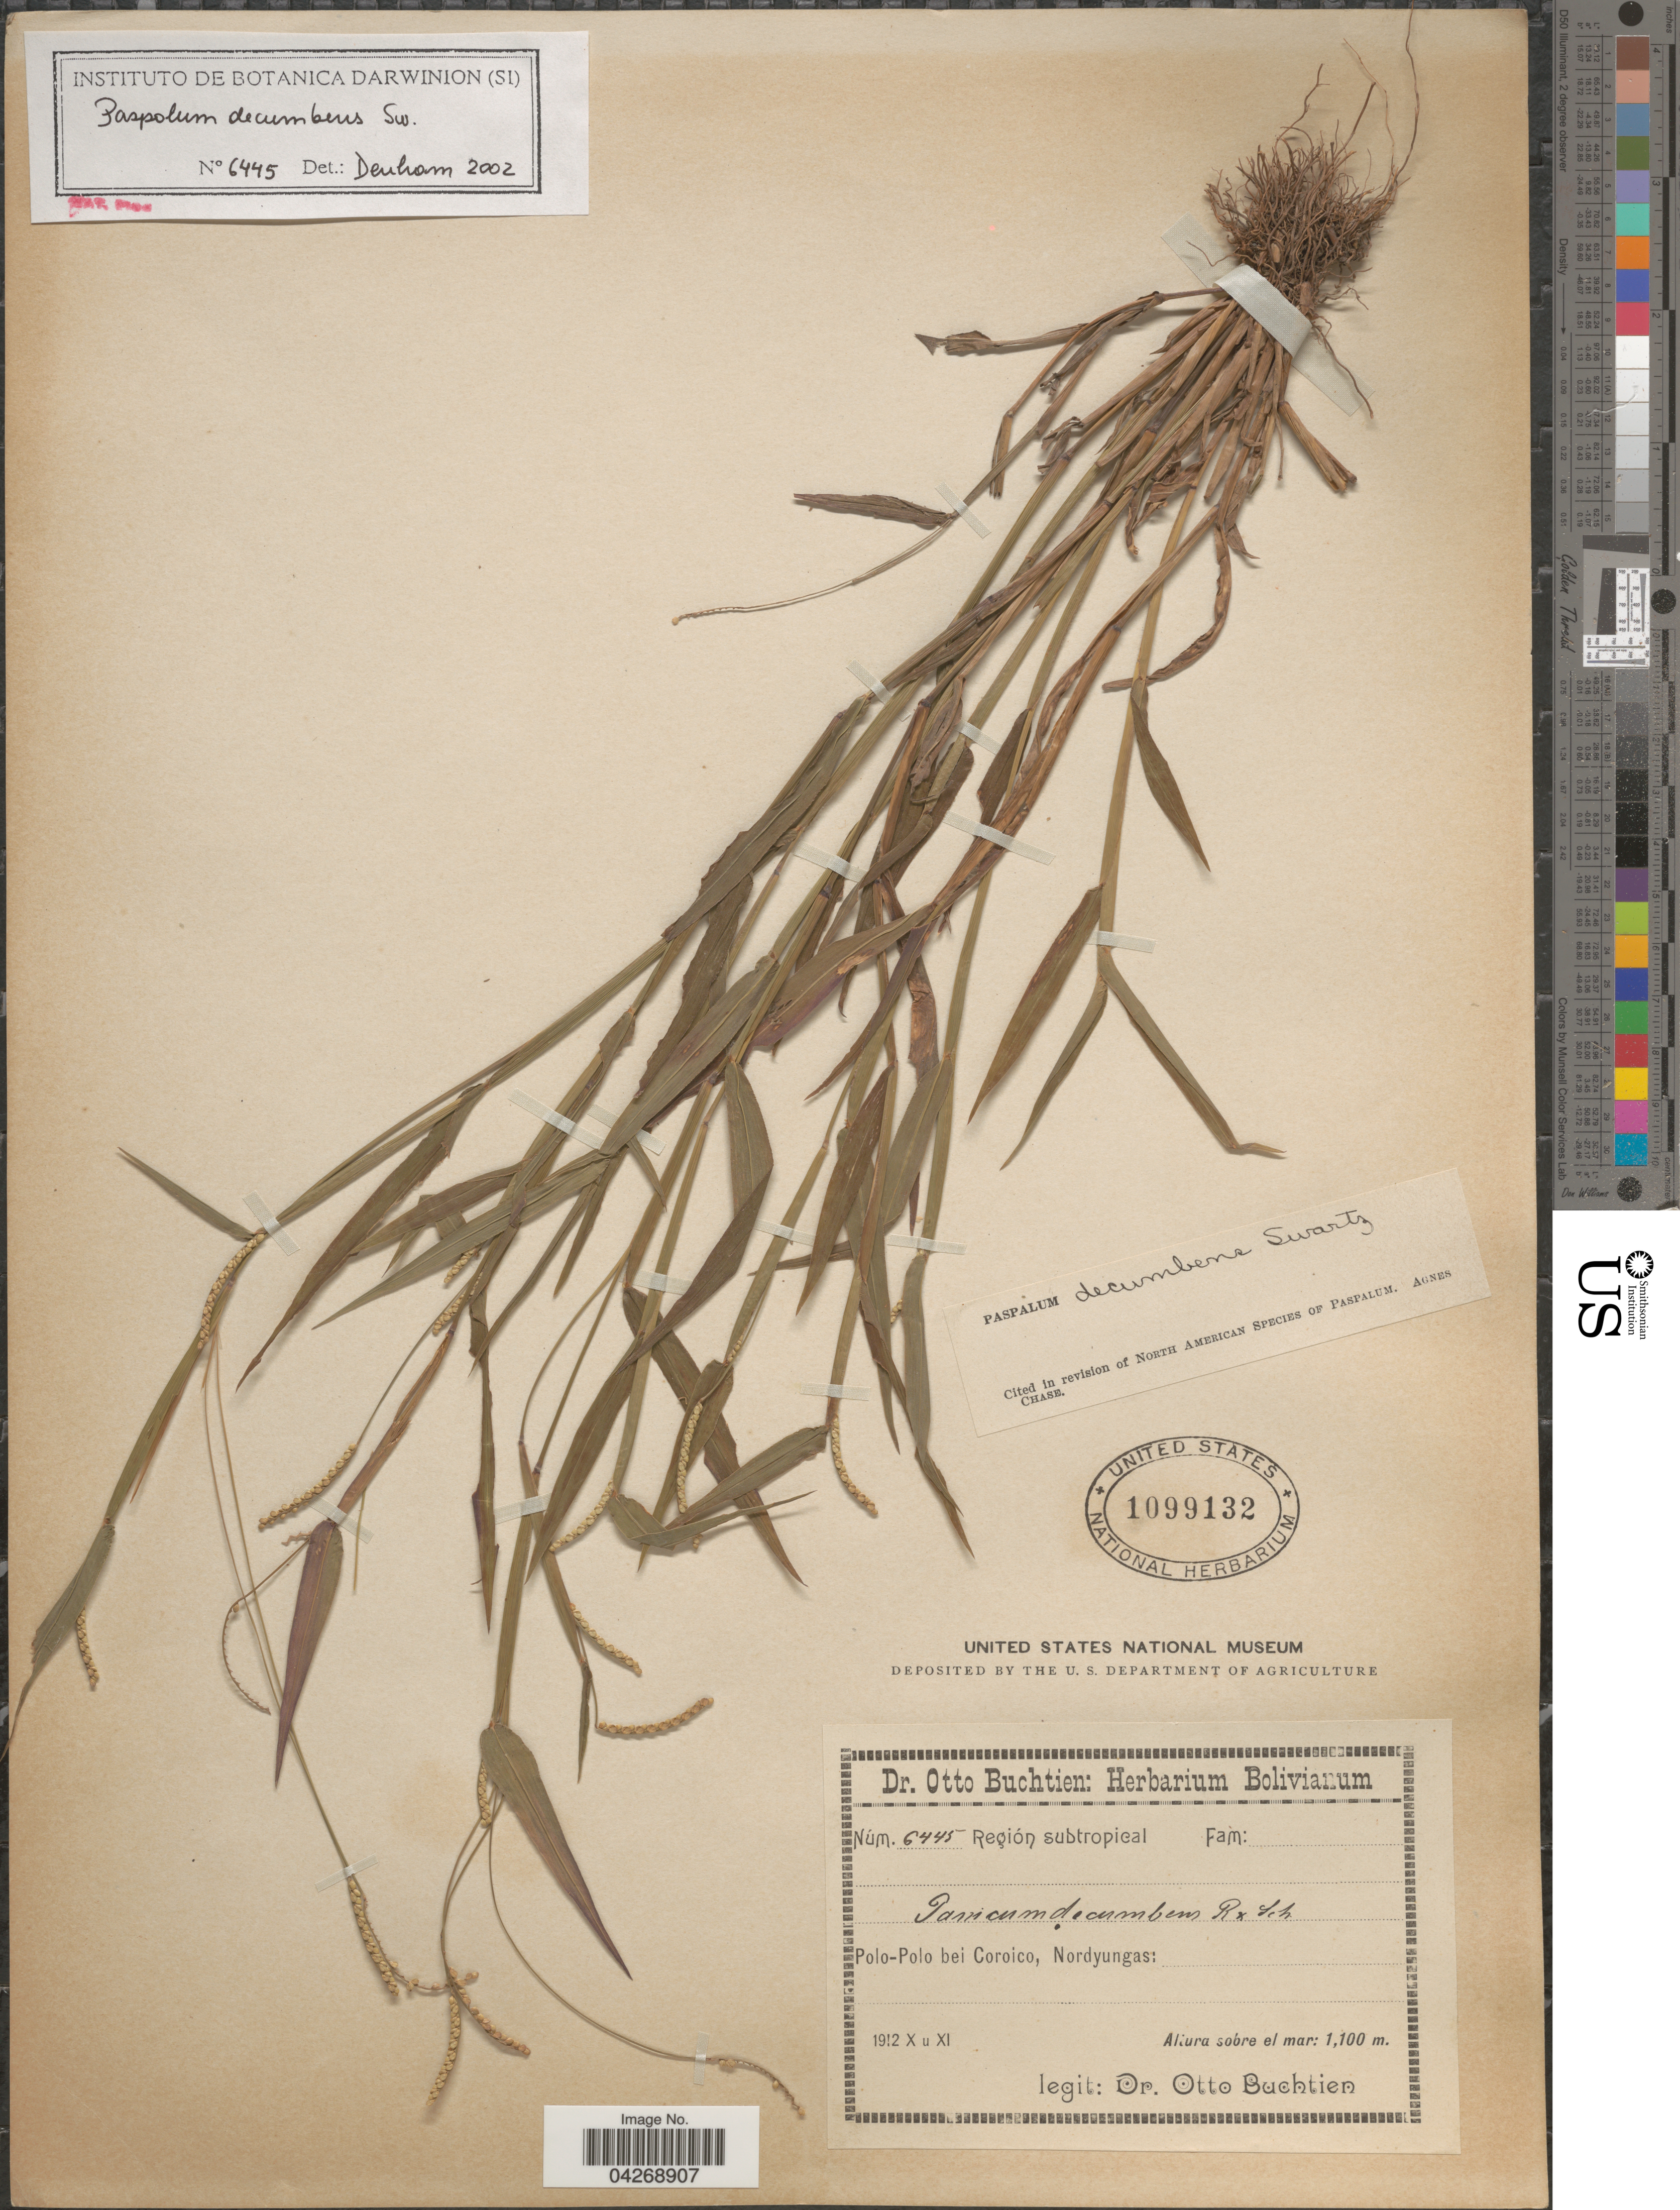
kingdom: Plantae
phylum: Tracheophyta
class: Liliopsida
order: Poales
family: Poaceae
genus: Paspalum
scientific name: Paspalum decumbens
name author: Sw.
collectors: O. Buchtien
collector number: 6445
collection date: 1912-10/1912-11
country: Bolivia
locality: Región subtropical. Polo-Polo bei Coroico, Nordyungas.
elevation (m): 1100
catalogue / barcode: US 1099132